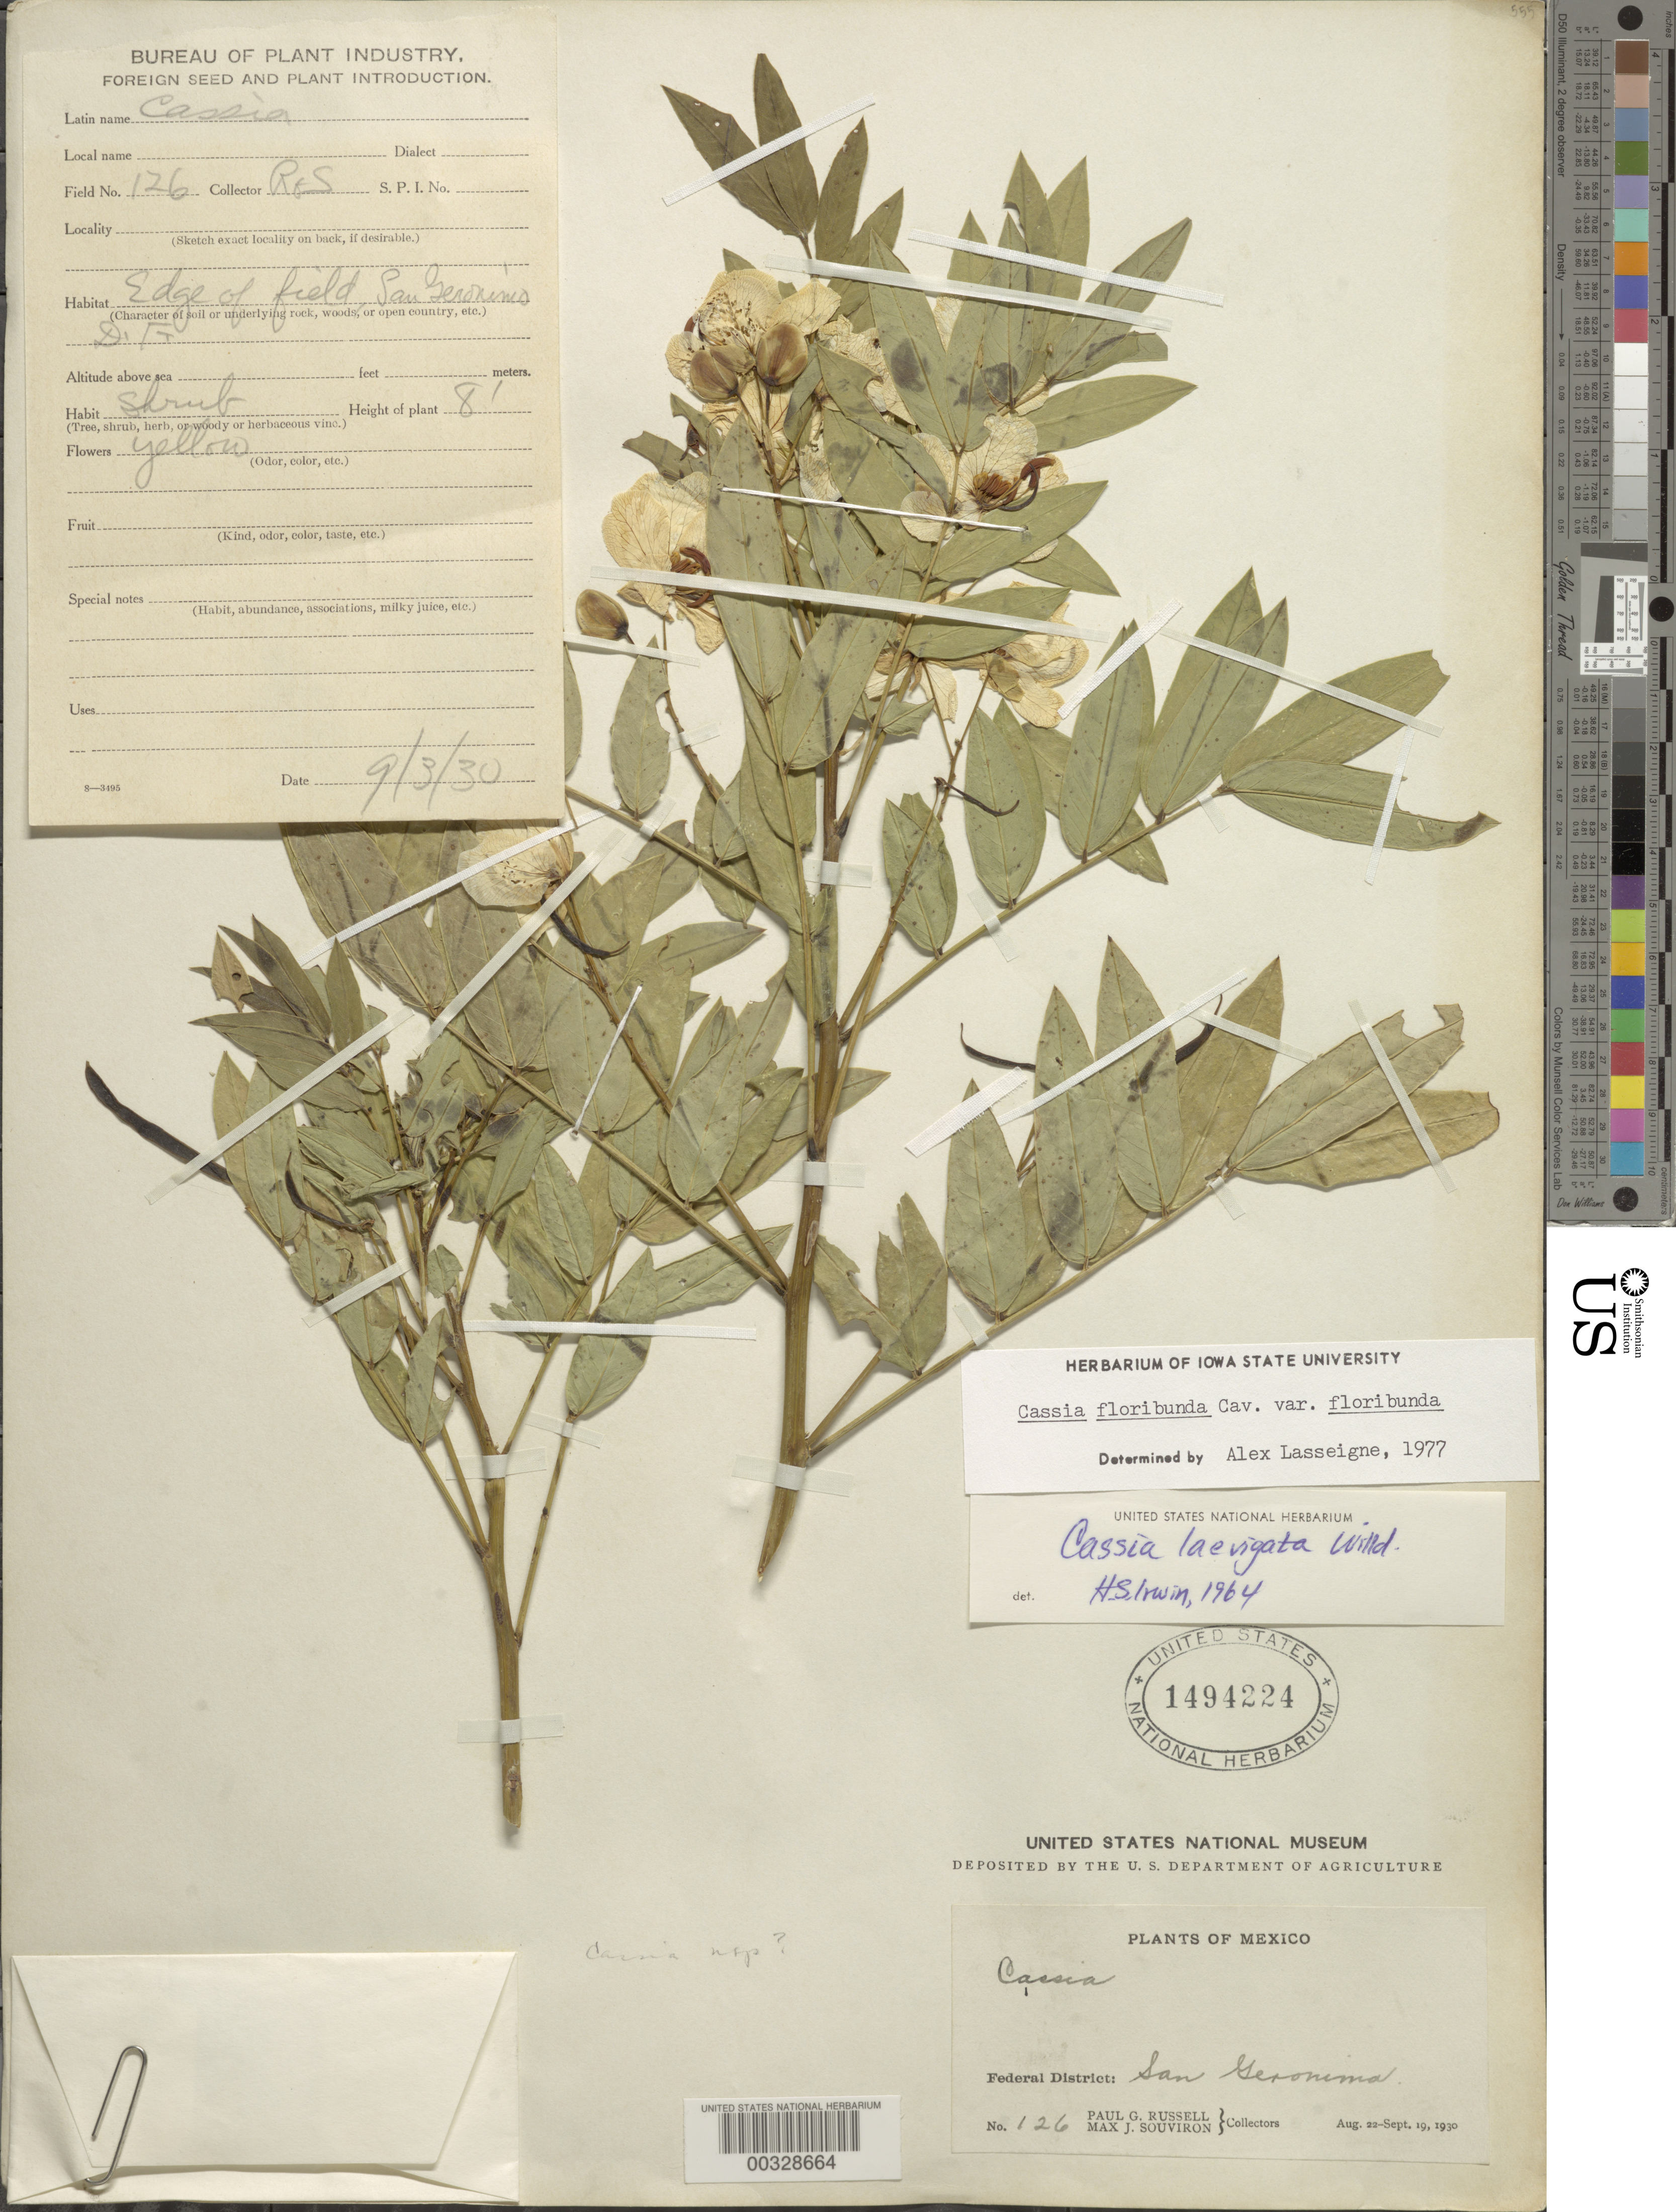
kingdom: Plantae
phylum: Tracheophyta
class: Magnoliopsida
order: Fabales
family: Fabaceae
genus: Senna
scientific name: Senna x floribunda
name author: (Cav.) H.S. Irwin & Barneby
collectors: P. G. Russell & M. J. Souviron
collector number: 126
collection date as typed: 22 Aug 1930 to 19 Sep 1930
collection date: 1930-08-22/1930-09-19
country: Mexico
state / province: Distrito Federal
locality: San Geromima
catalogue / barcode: US 1494224